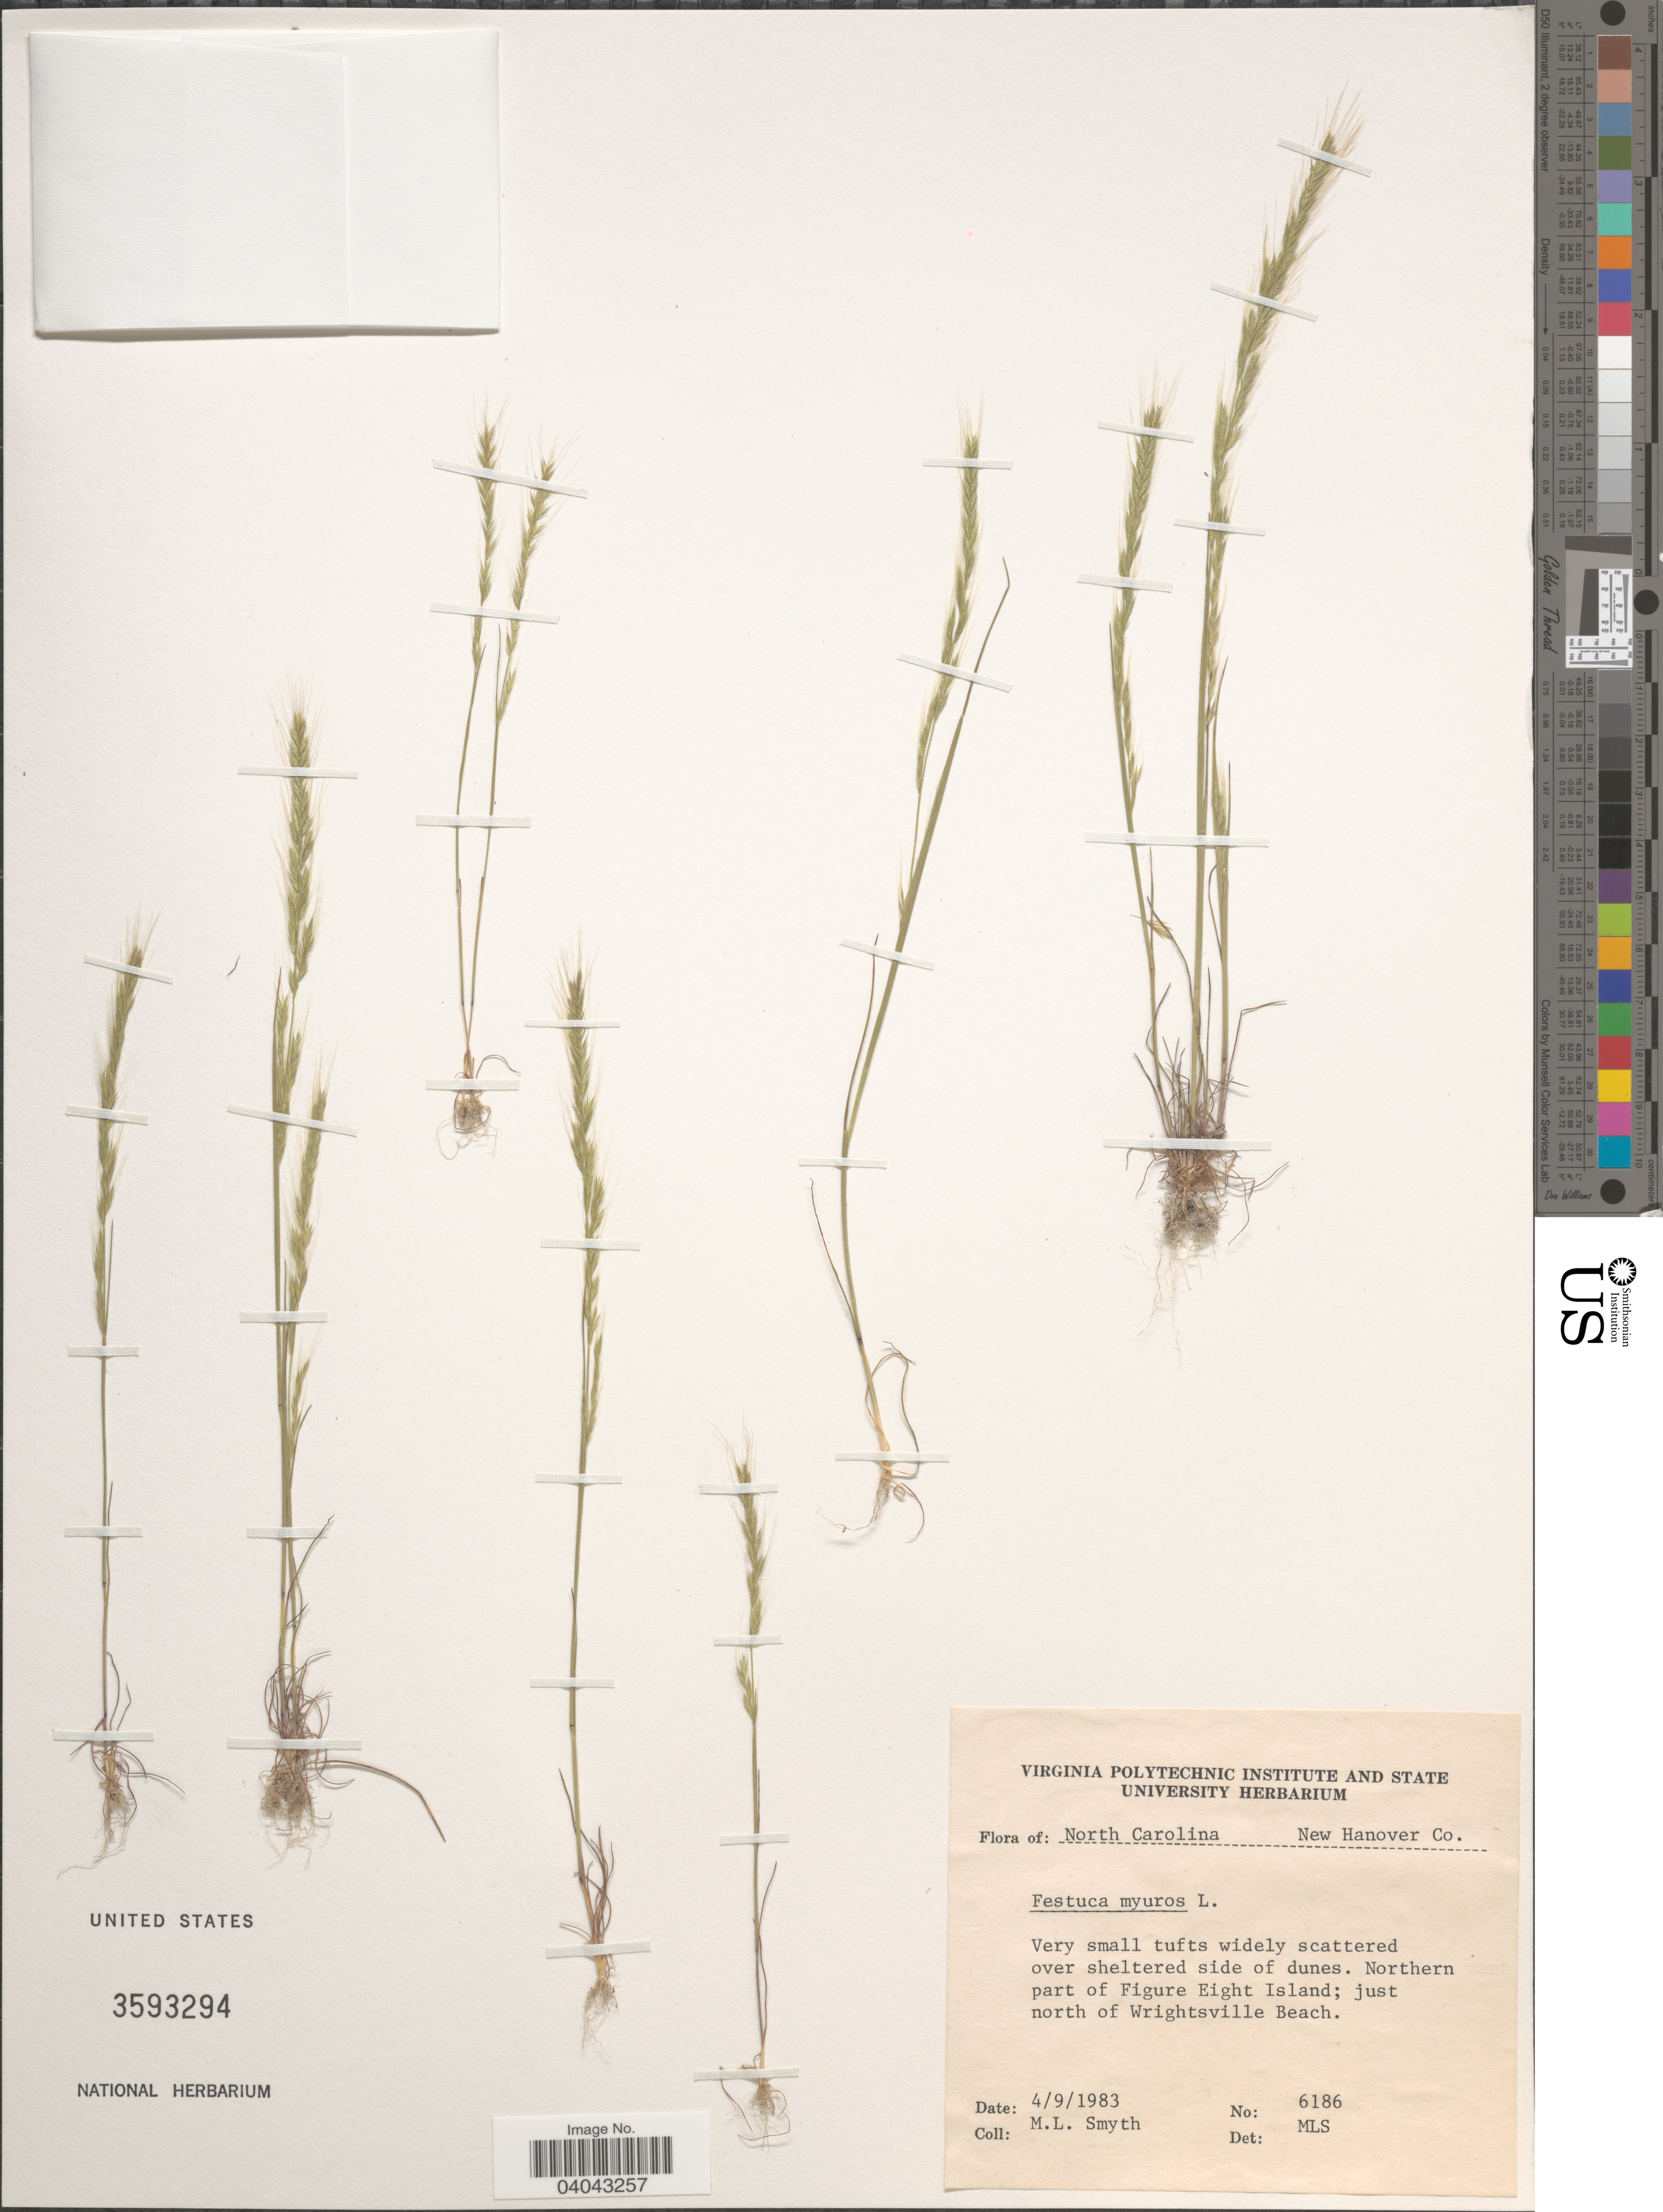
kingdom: Plantae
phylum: Tracheophyta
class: Liliopsida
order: Poales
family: Poaceae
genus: Festuca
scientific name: Festuca myuros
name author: L.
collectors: M. Smyth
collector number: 6186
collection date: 1983-04-09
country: United States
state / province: North Carolina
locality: New Hanover Co. Northern part of Figure Eight Island; just north of Wrightsville Beach.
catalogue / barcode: US 3593294